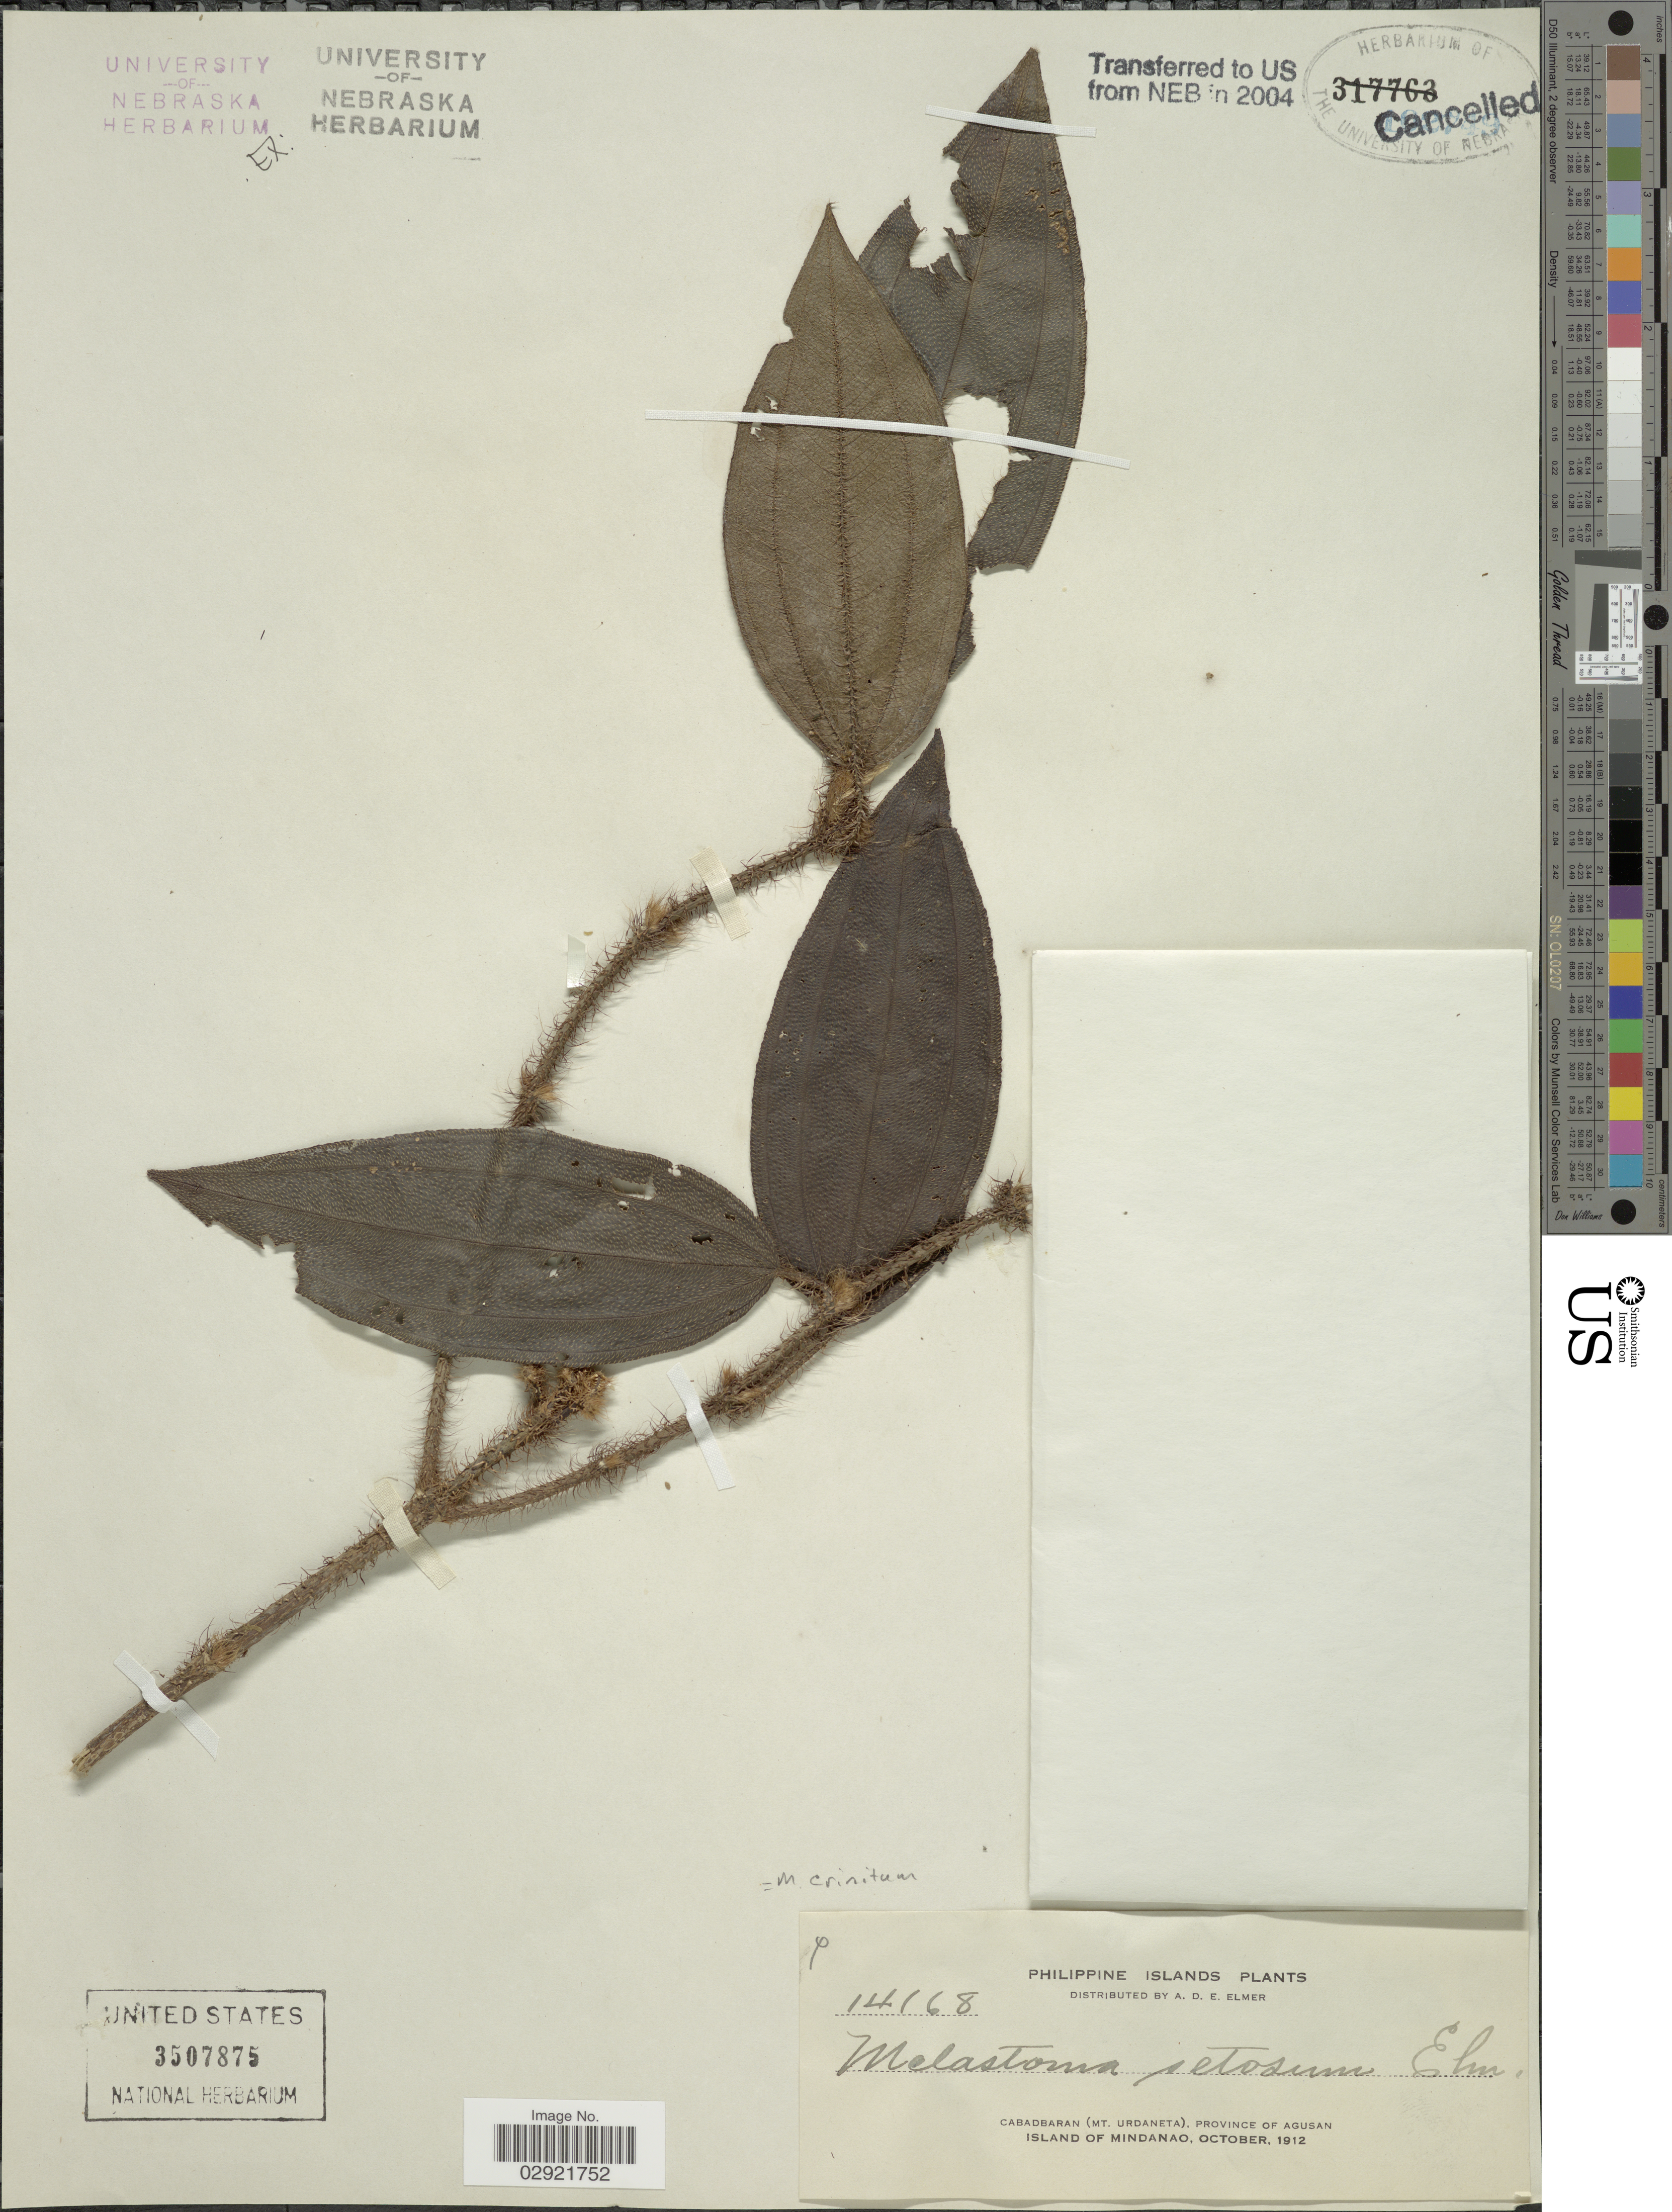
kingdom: Plantae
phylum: Tracheophyta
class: Magnoliopsida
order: Myrtales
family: Melastomataceae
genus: Melastoma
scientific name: Melastoma crinitum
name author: Roxb.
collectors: A. D. E. Elmer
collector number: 14168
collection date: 1912-10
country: Philippines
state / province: Caraga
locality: Philippine Islands. Cabadbaran (Mt. Urdaneta), Province Agusan. Island of Mindanao.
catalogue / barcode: US 3507875